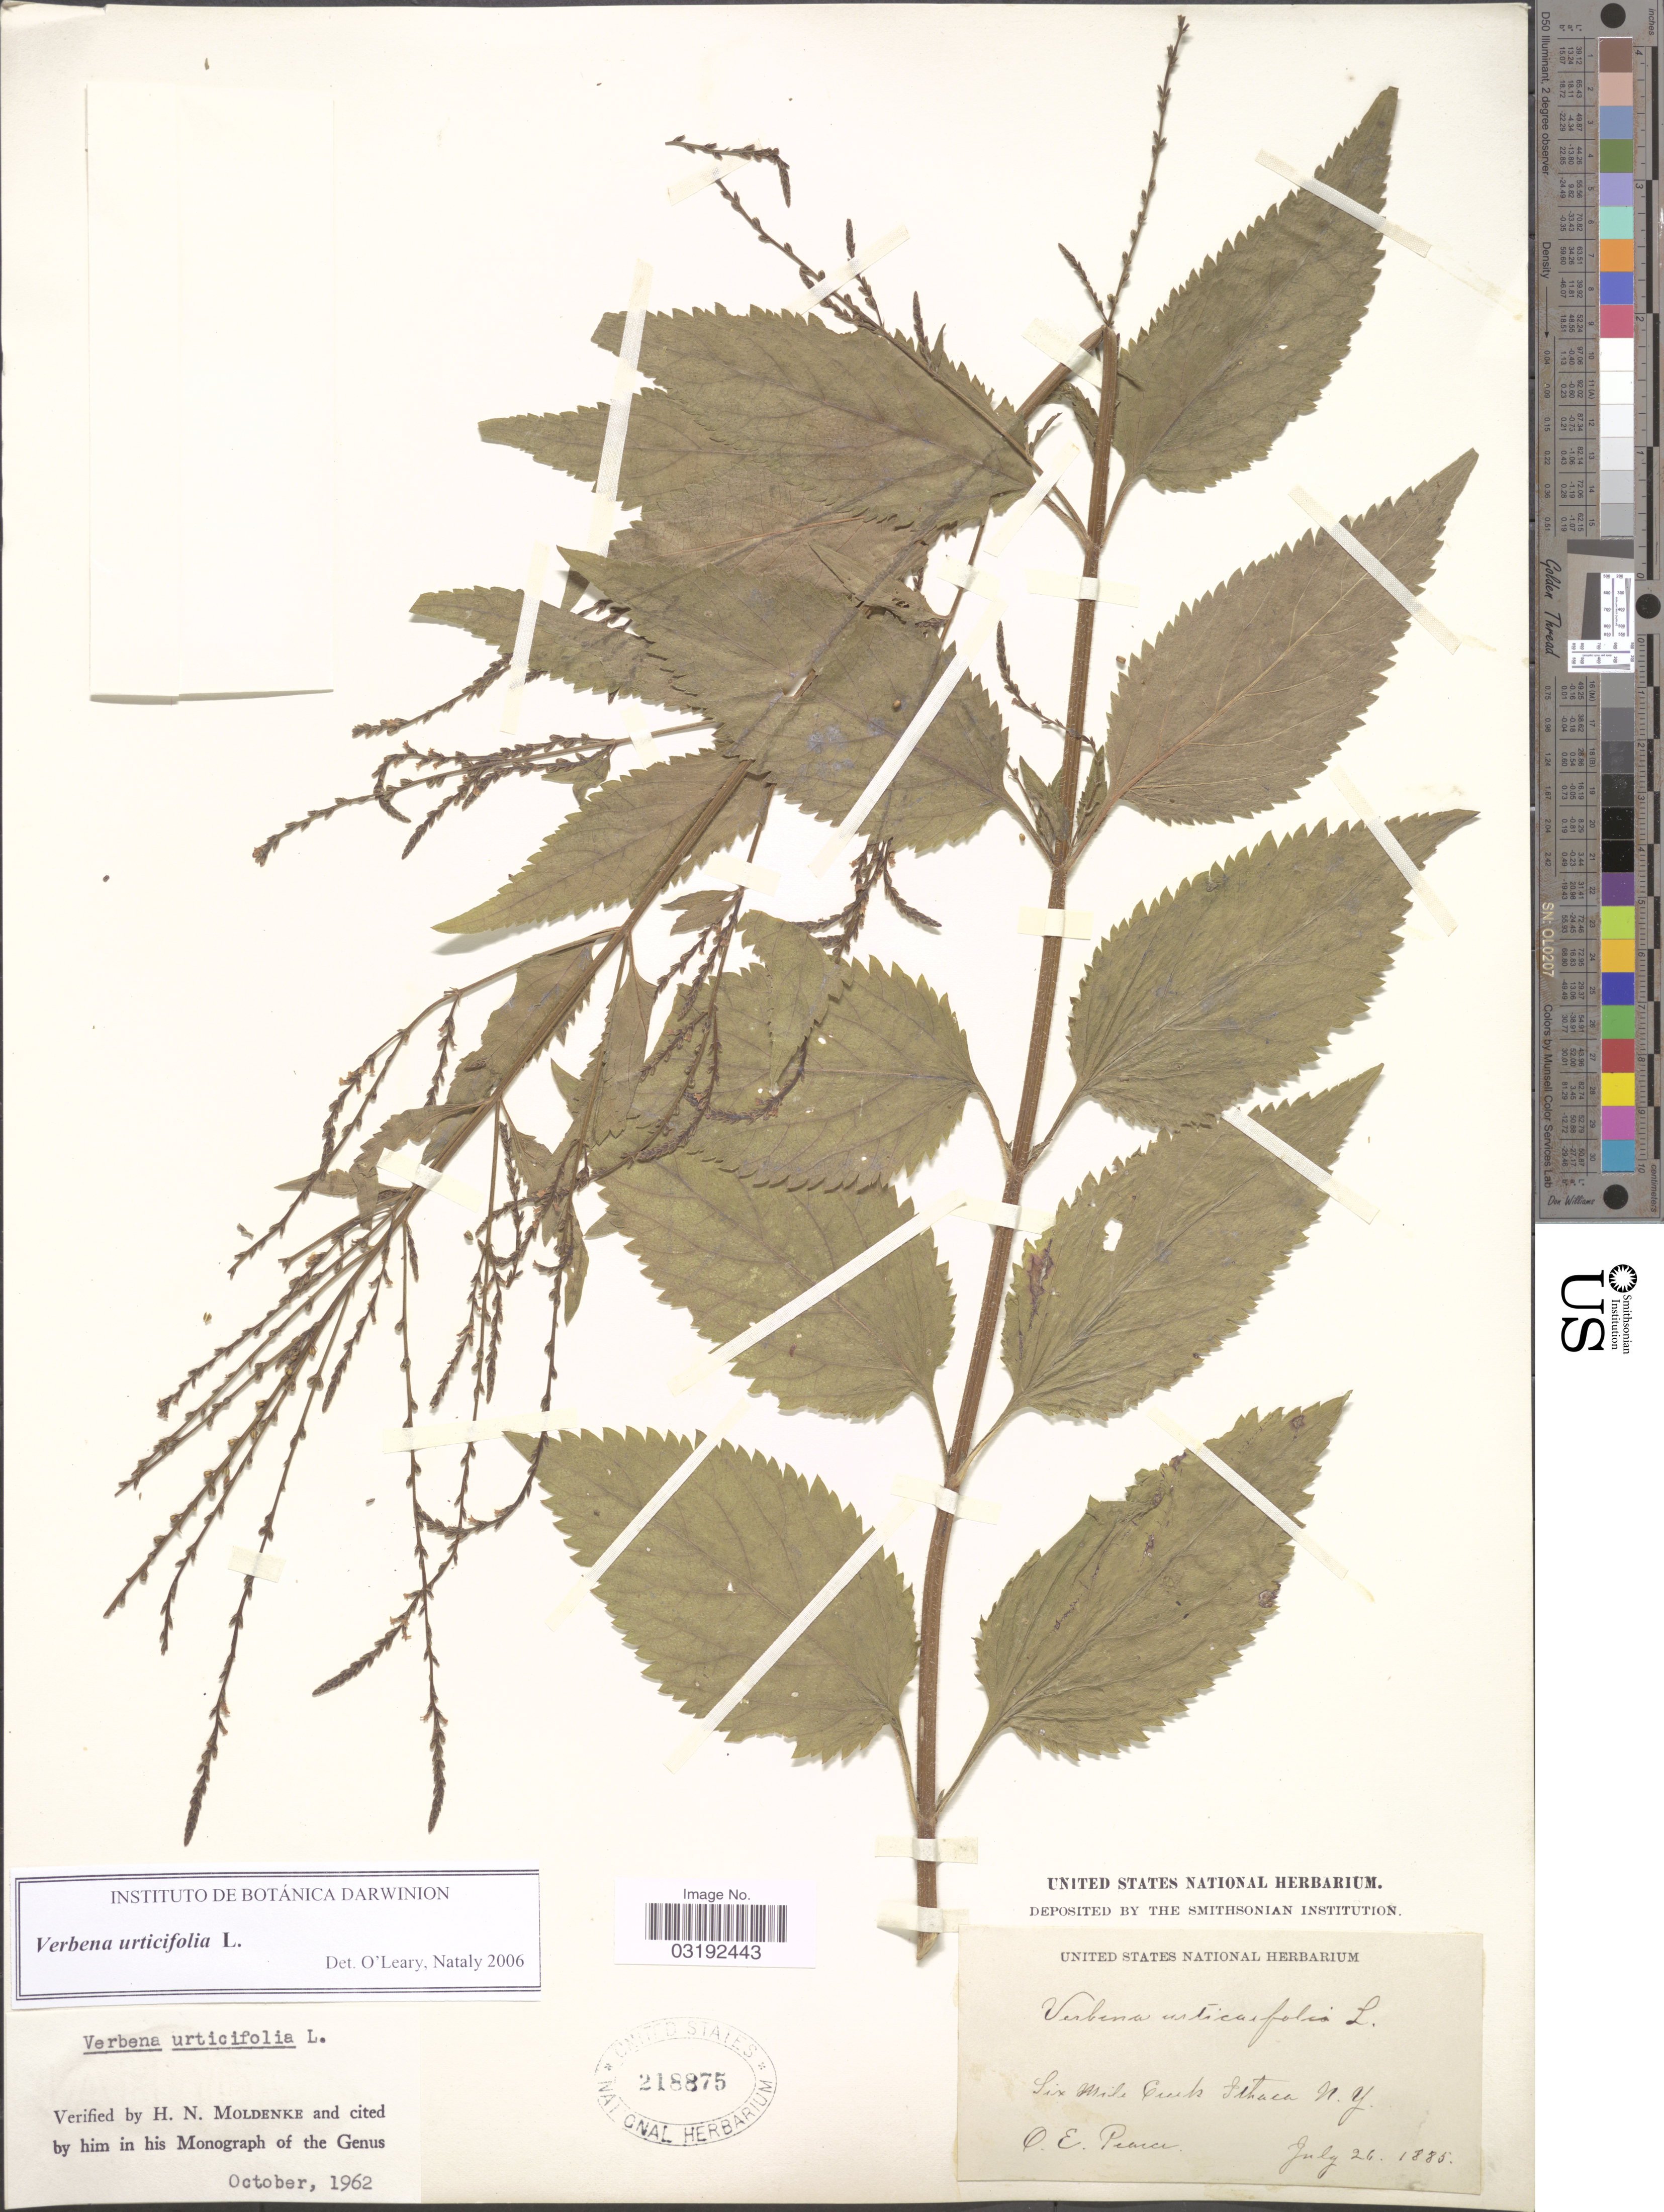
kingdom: Plantae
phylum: Tracheophyta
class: Magnoliopsida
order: Lamiales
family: Verbenaceae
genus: Verbena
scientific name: Verbena urticifolia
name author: L.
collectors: O. E. Pearce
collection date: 1885-07-26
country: United States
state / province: New York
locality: Six Mile Creek Ithaca.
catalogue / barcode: US 218875